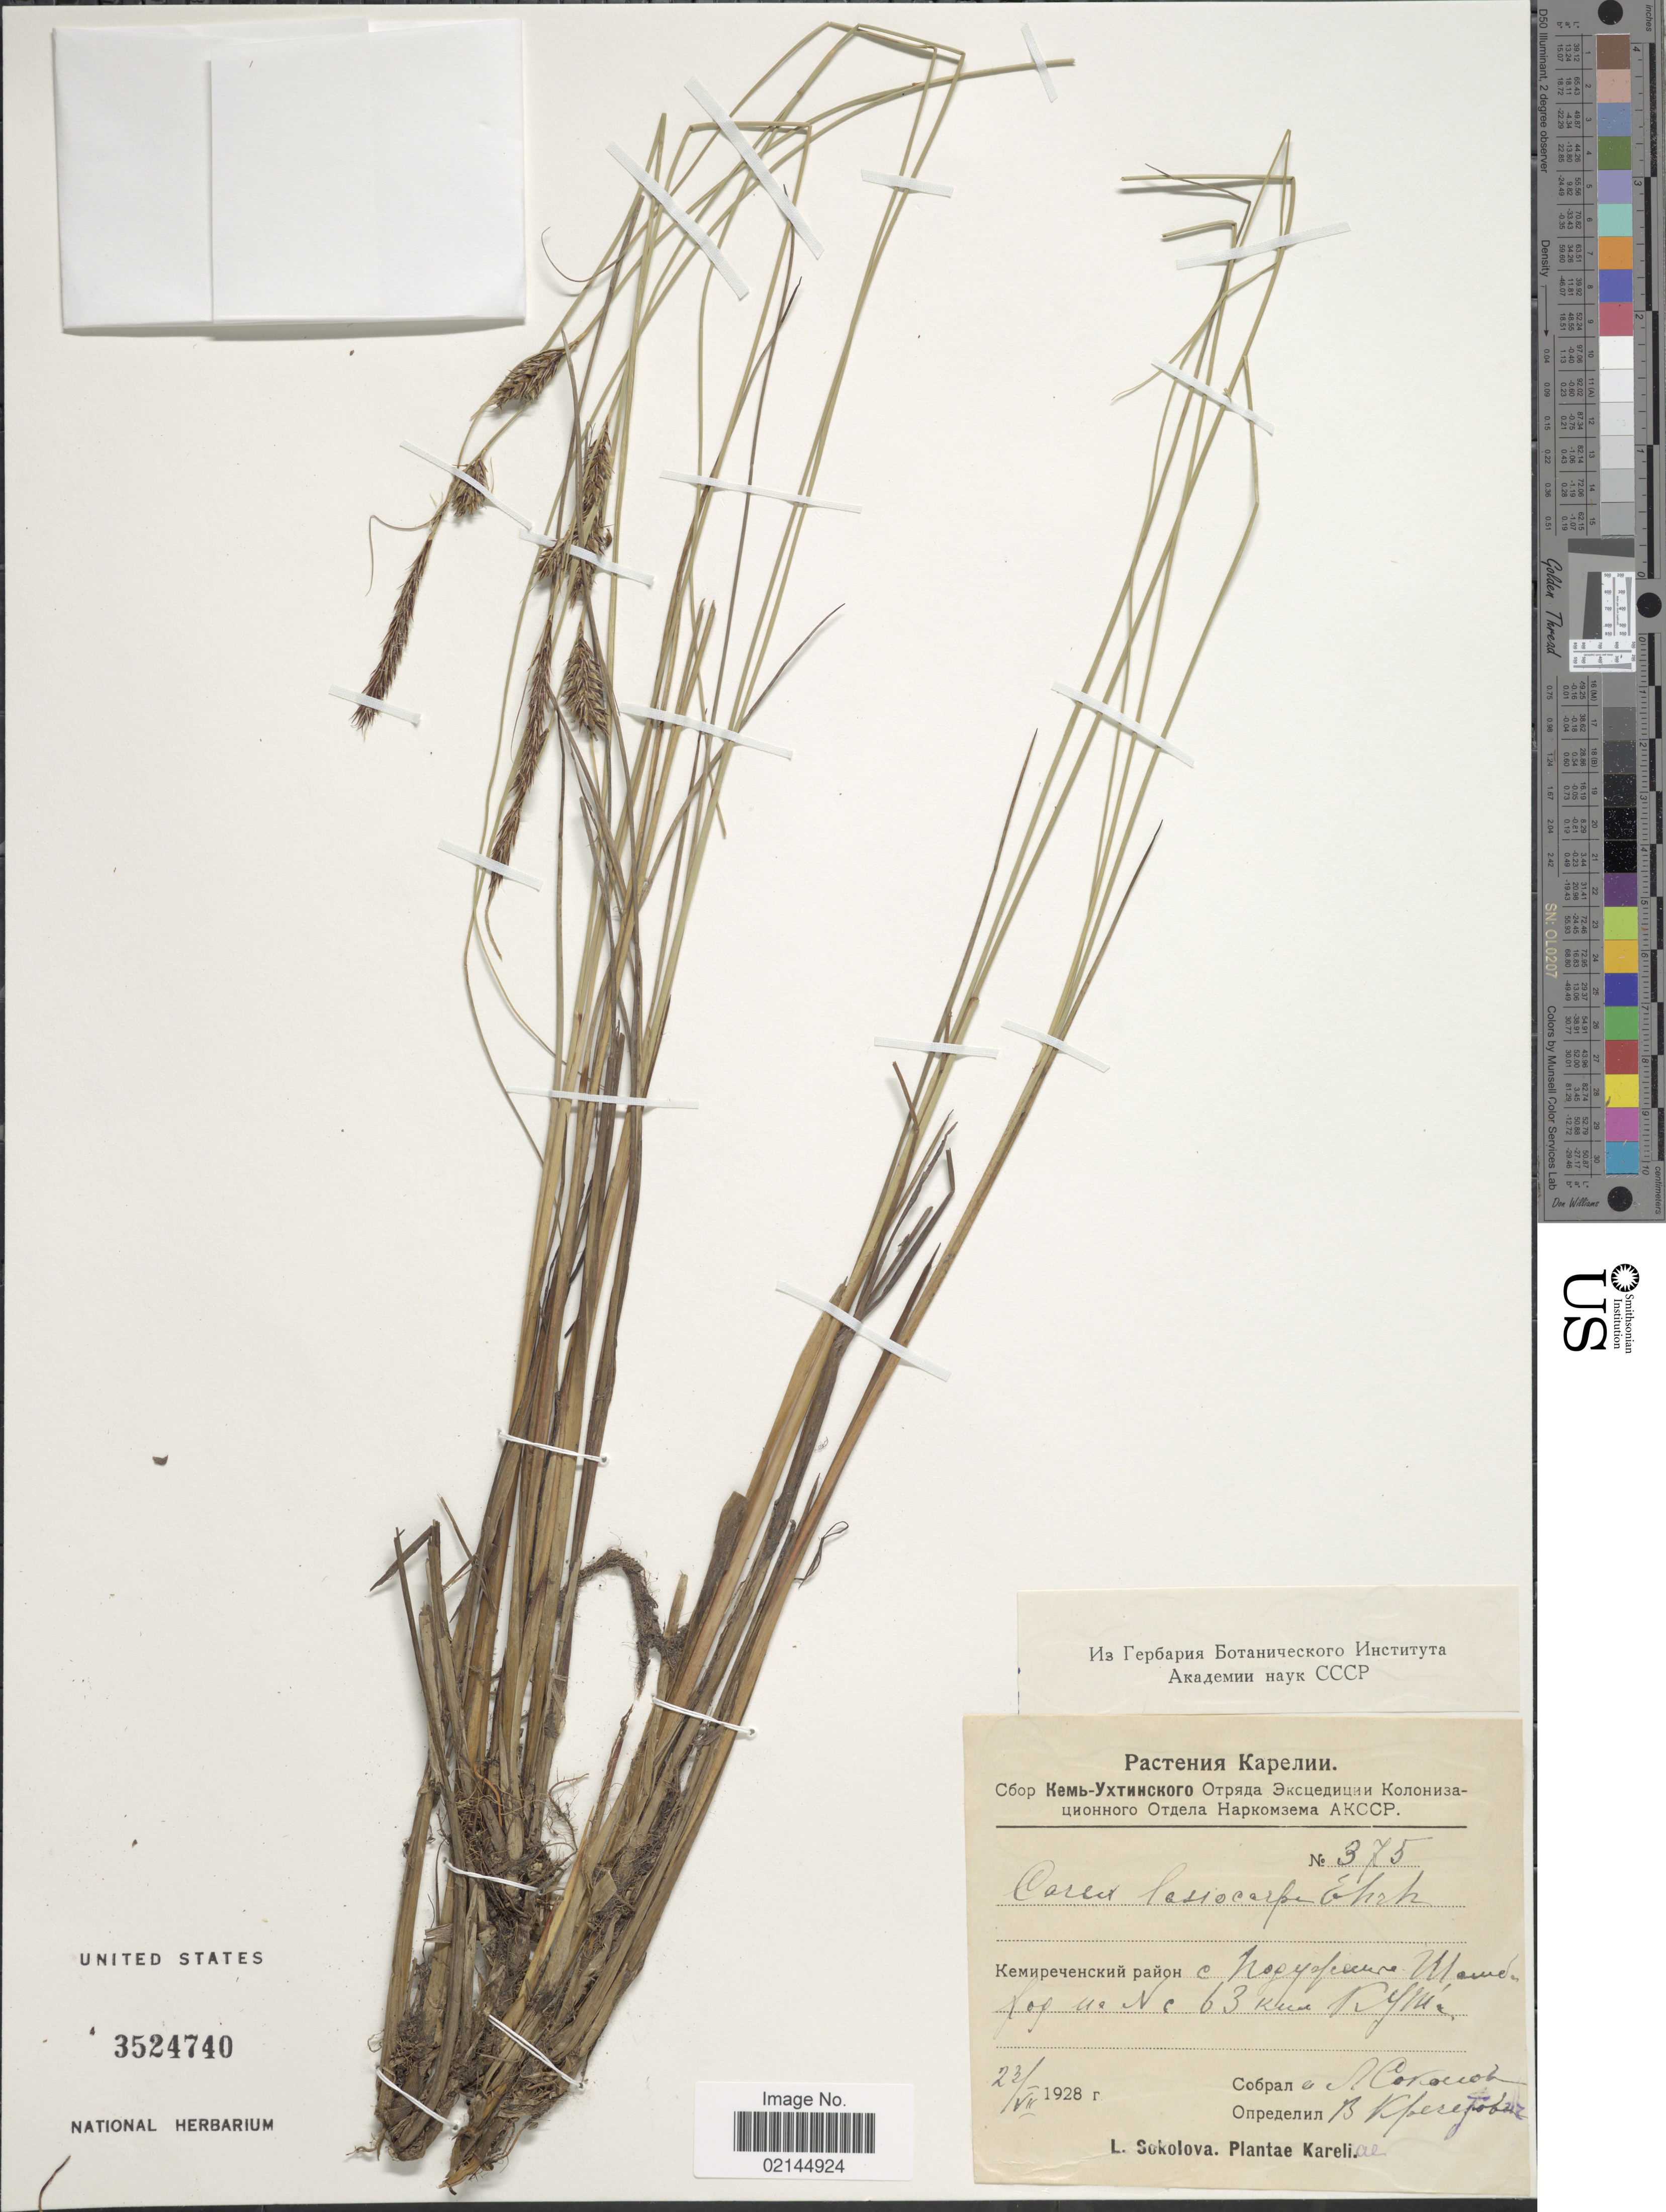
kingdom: Plantae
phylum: Tracheophyta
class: Liliopsida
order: Poales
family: Cyperaceae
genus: Carex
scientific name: Carex lasiocarpa var. lasiocarpa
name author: Ehrh.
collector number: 375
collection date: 1928-07-23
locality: X. Kareliae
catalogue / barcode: US 3524740